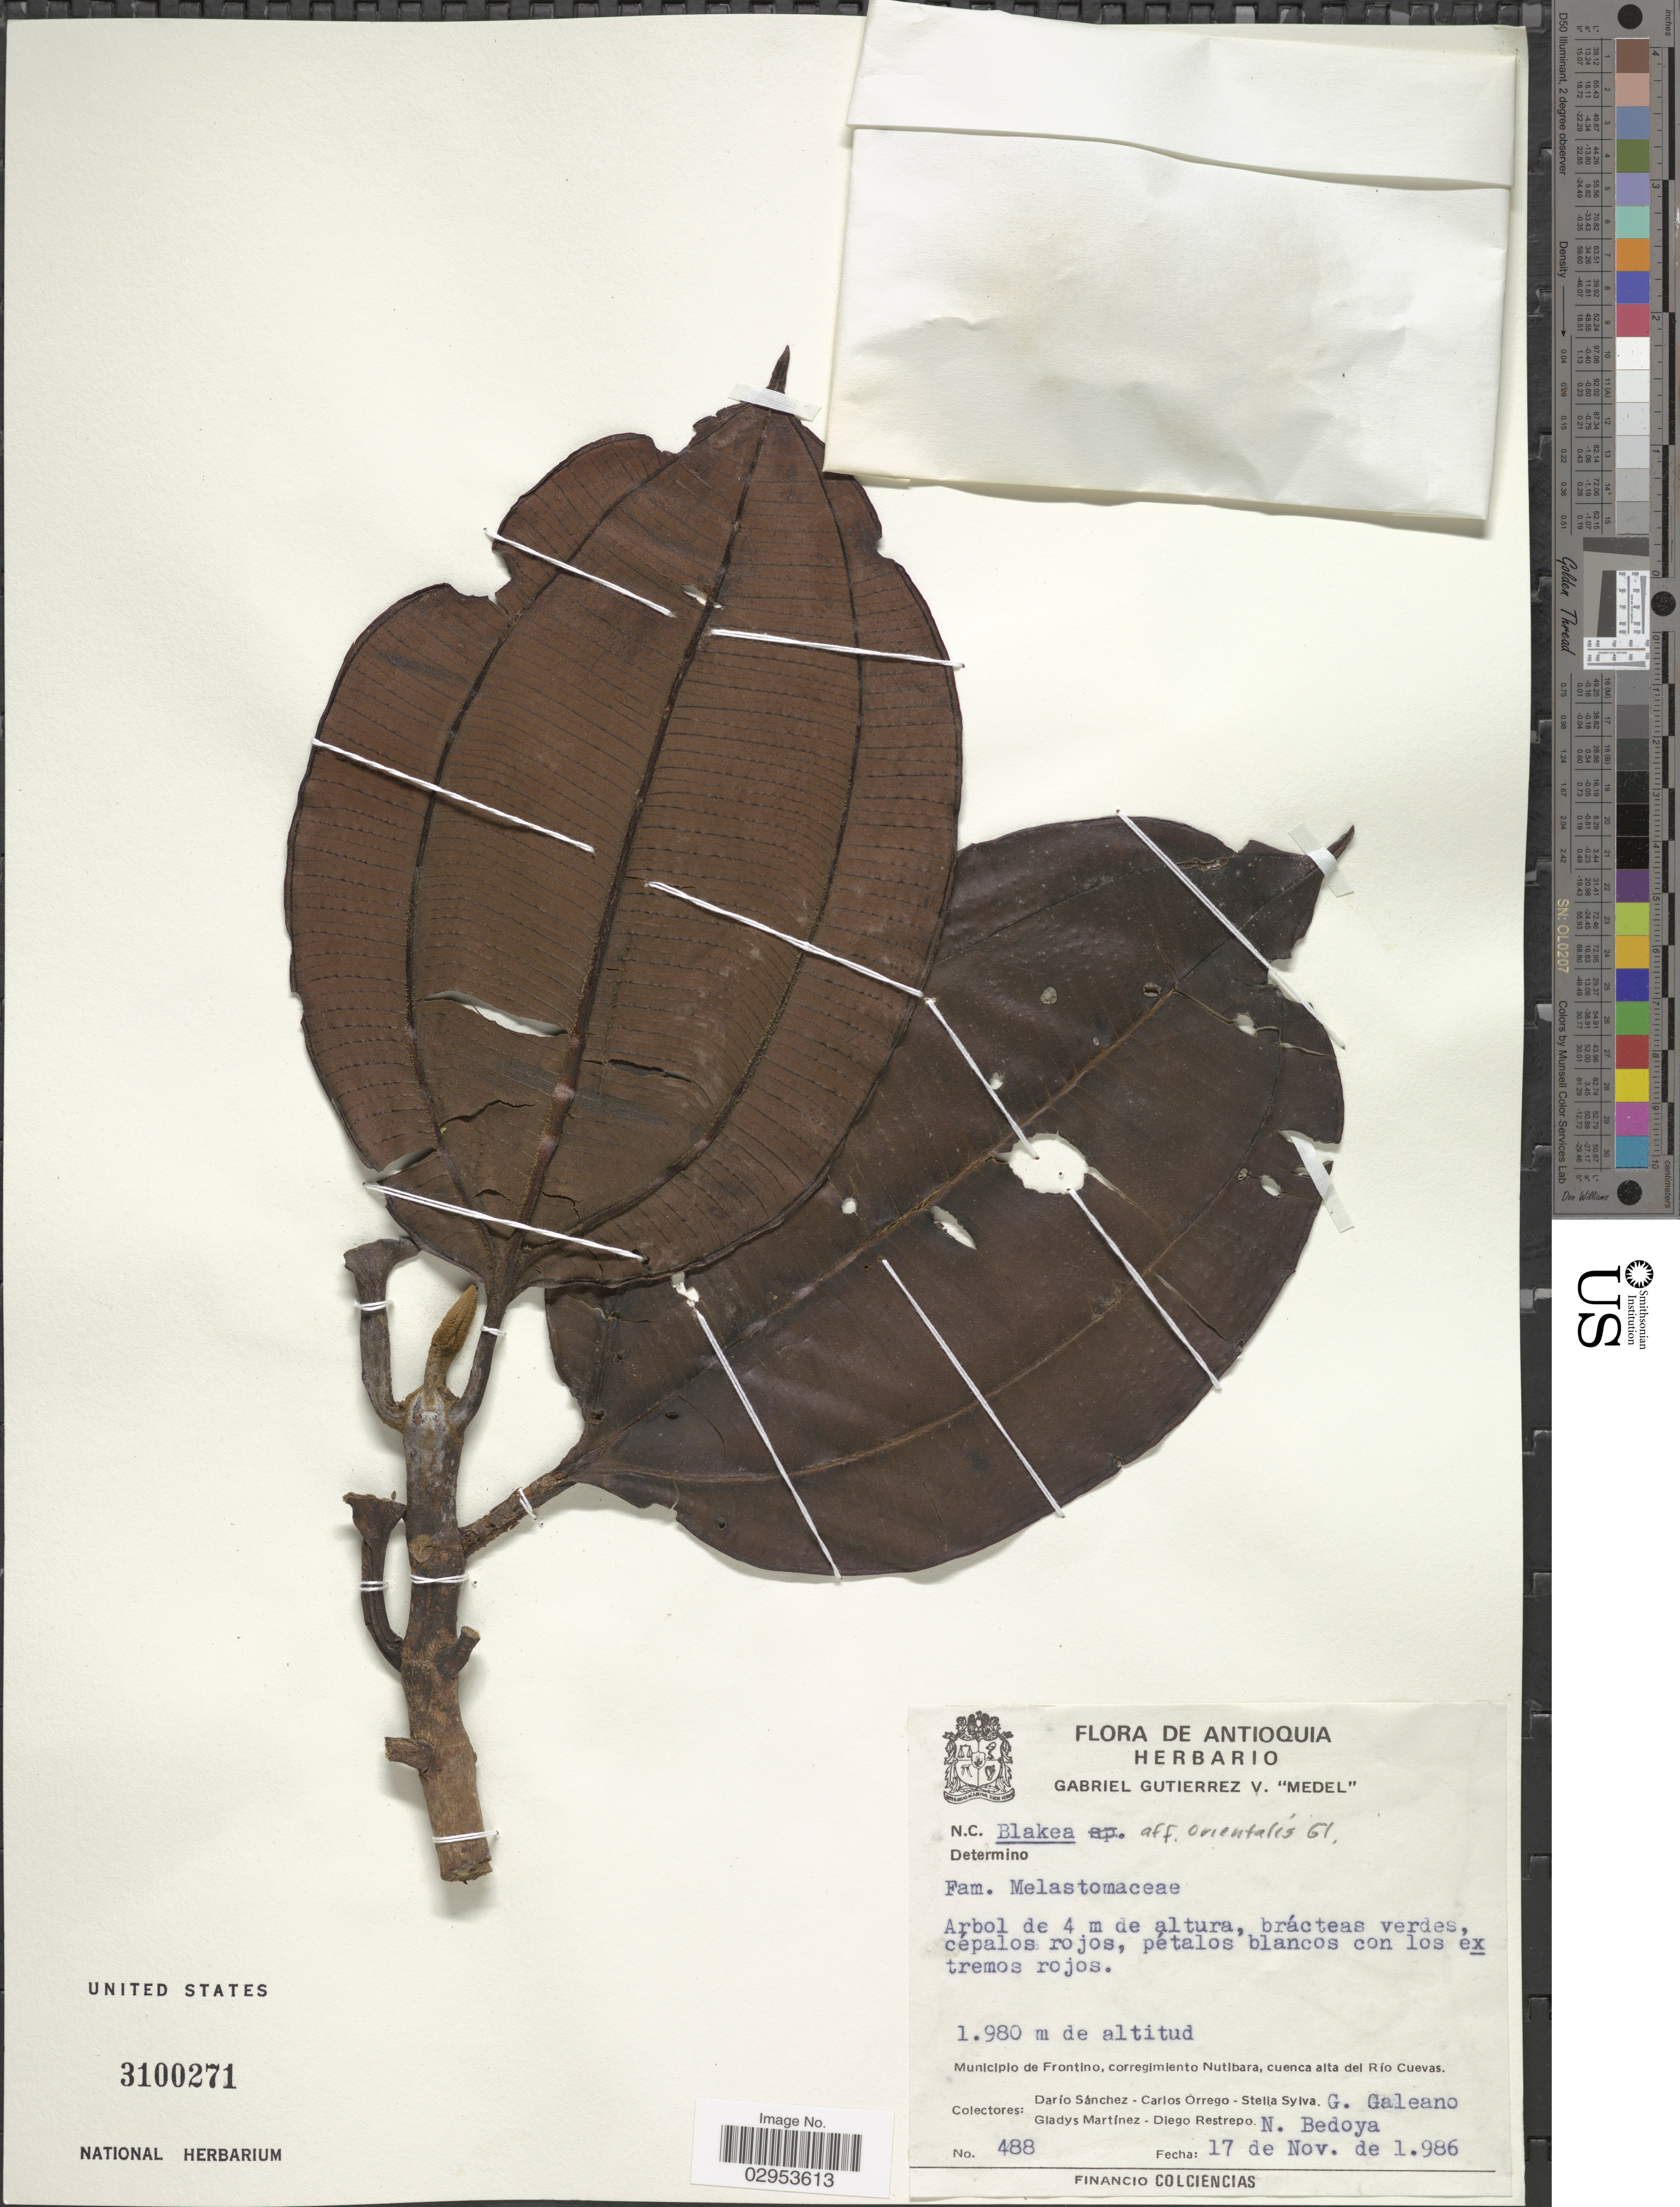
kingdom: Plantae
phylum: Tracheophyta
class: Magnoliopsida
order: Myrtales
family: Melastomataceae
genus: Blakea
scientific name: Blakea sp.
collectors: D. Sánchez, C. Orrego, S. Sylva, G. A. Galeano & et al.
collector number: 488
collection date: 1986-11-17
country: Colombia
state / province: Antioquia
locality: Municipio de Frontino, corregimiento Nutibara, cuenca alta del Río Cuevas.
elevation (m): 1980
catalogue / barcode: US 3100271